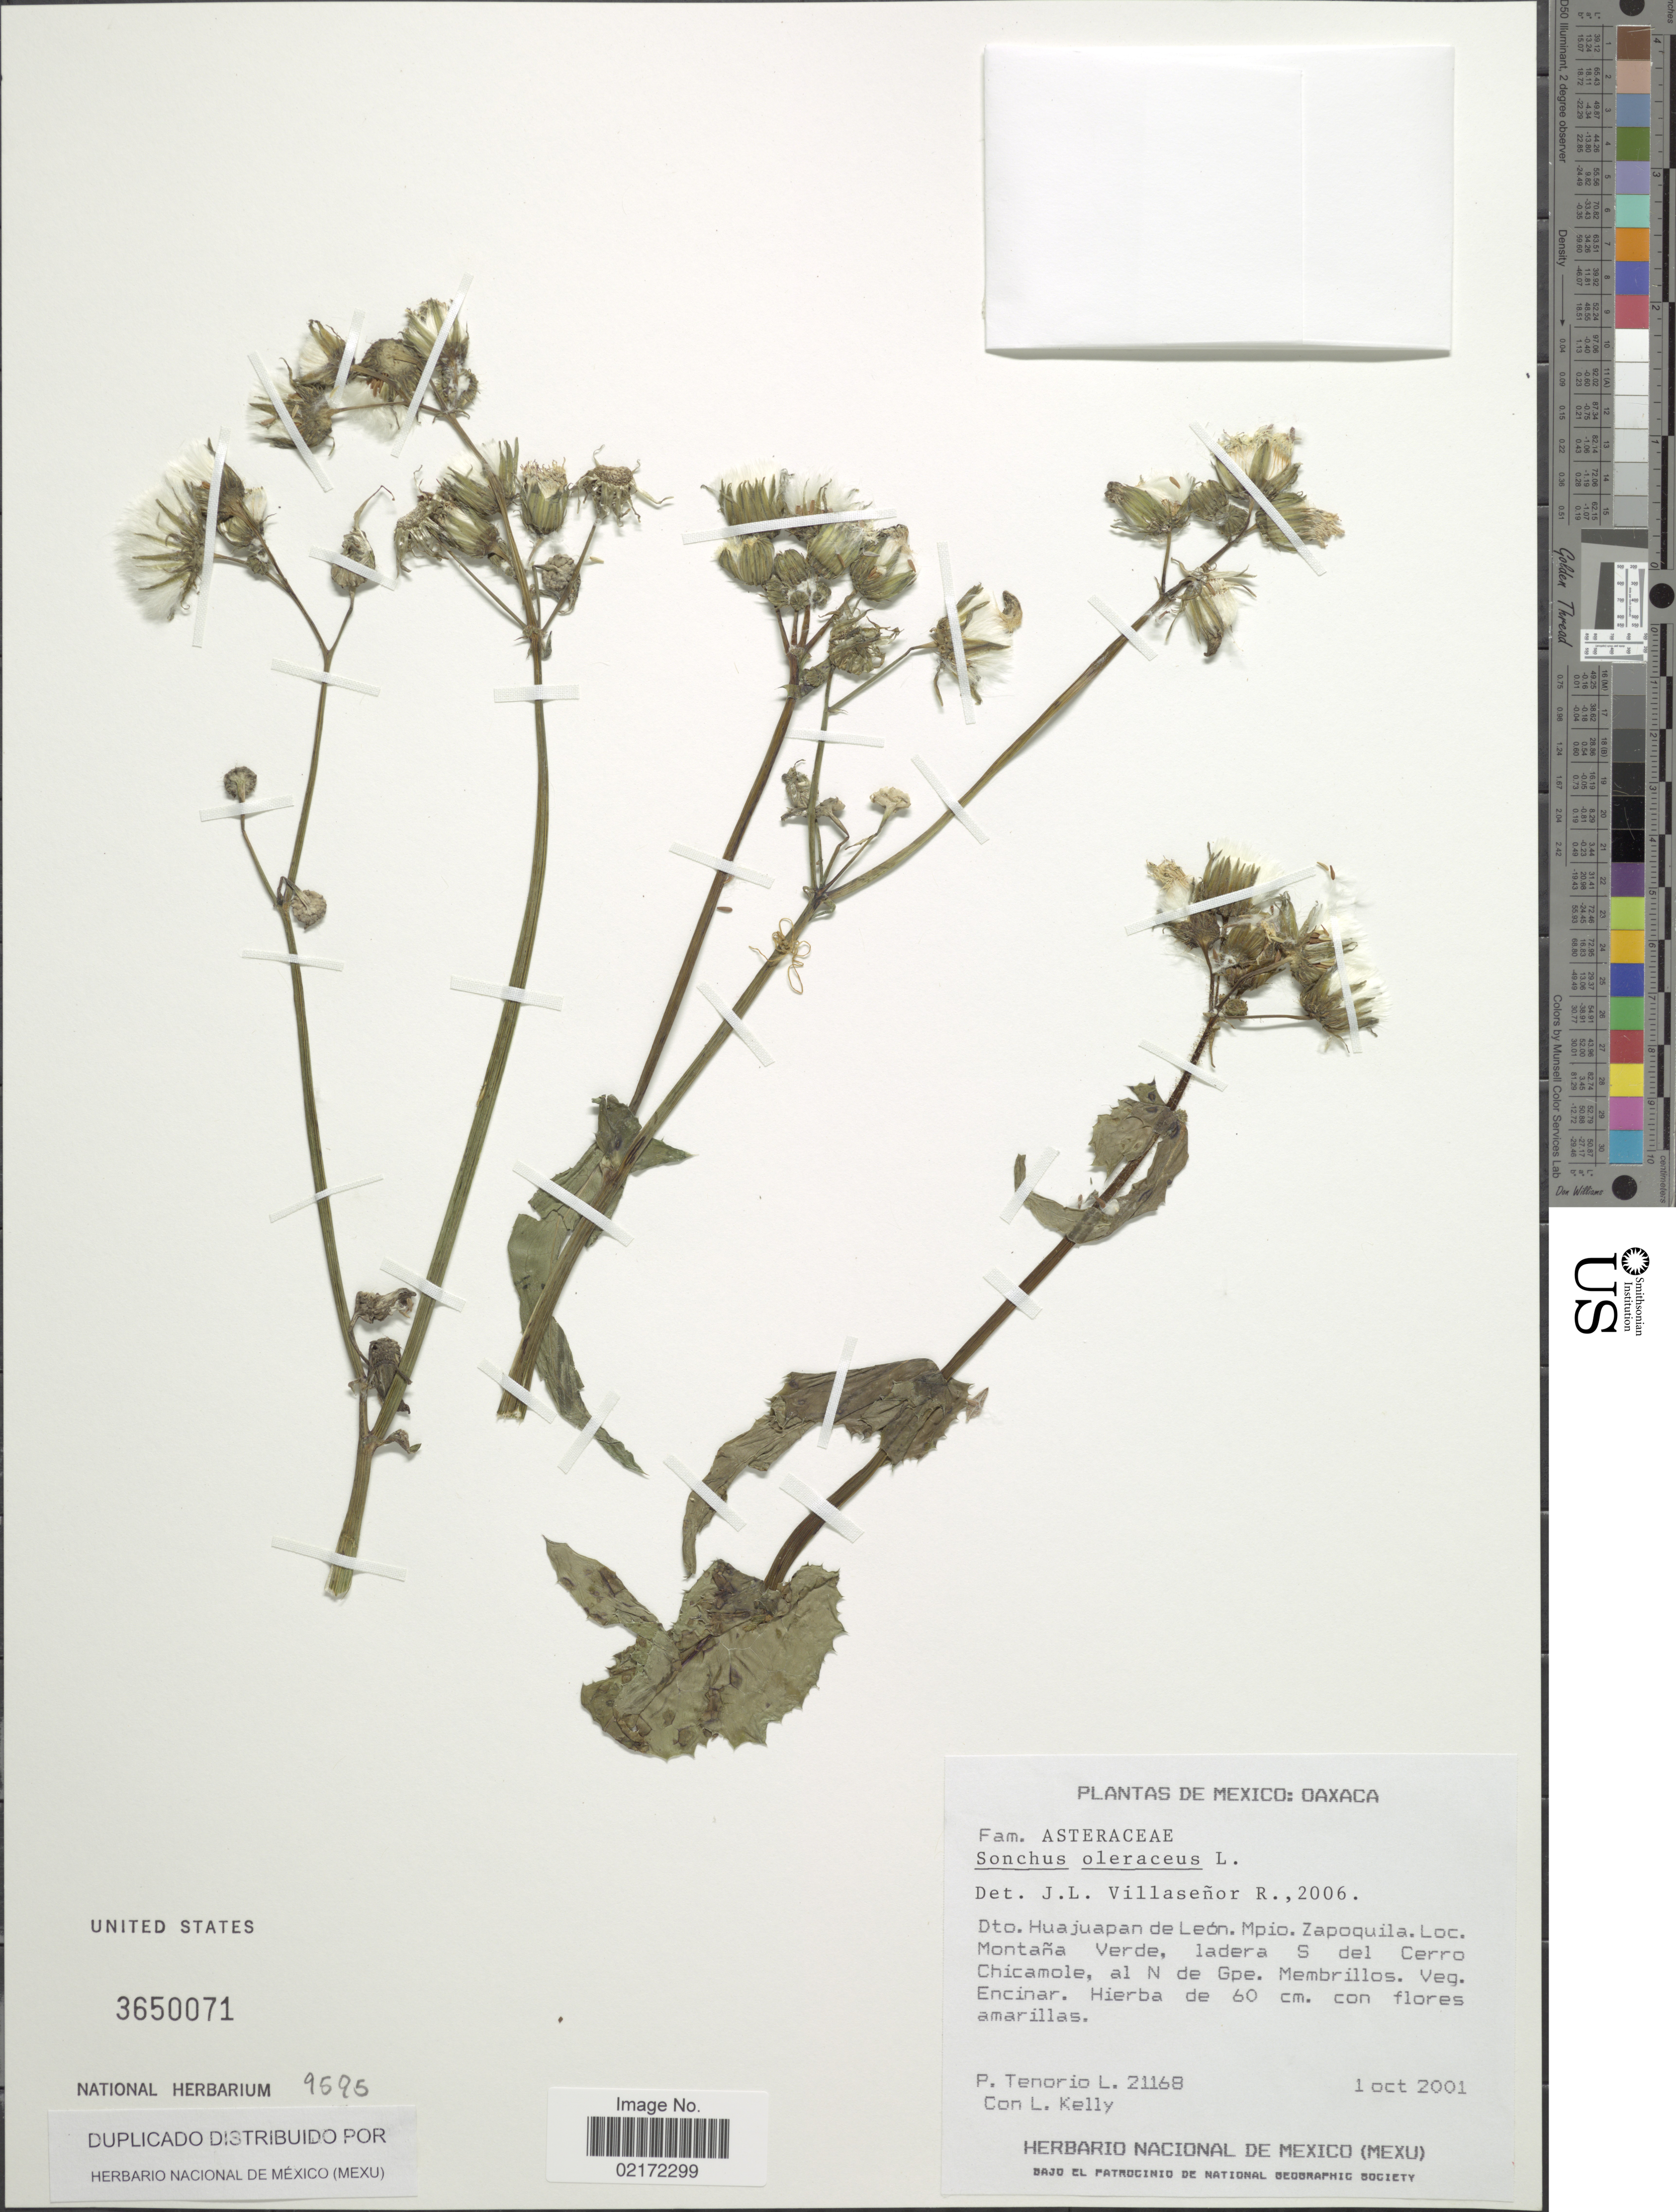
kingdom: Plantae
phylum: Tracheophyta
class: Magnoliopsida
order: Asterales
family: Asteraceae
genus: Sonchus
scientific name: Sonchus oleraceus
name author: L.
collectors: P. Tenorio L. & L. Kelly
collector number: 21168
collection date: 2001-10-01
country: Mexico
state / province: Oaxaca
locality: Dto. Huajuapan de León. Mpio. Zapoquila. Loc. Montaña Verde, ladera S del Cerro Chicamole, al N de Gpe. Membrillos.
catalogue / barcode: US 3650071